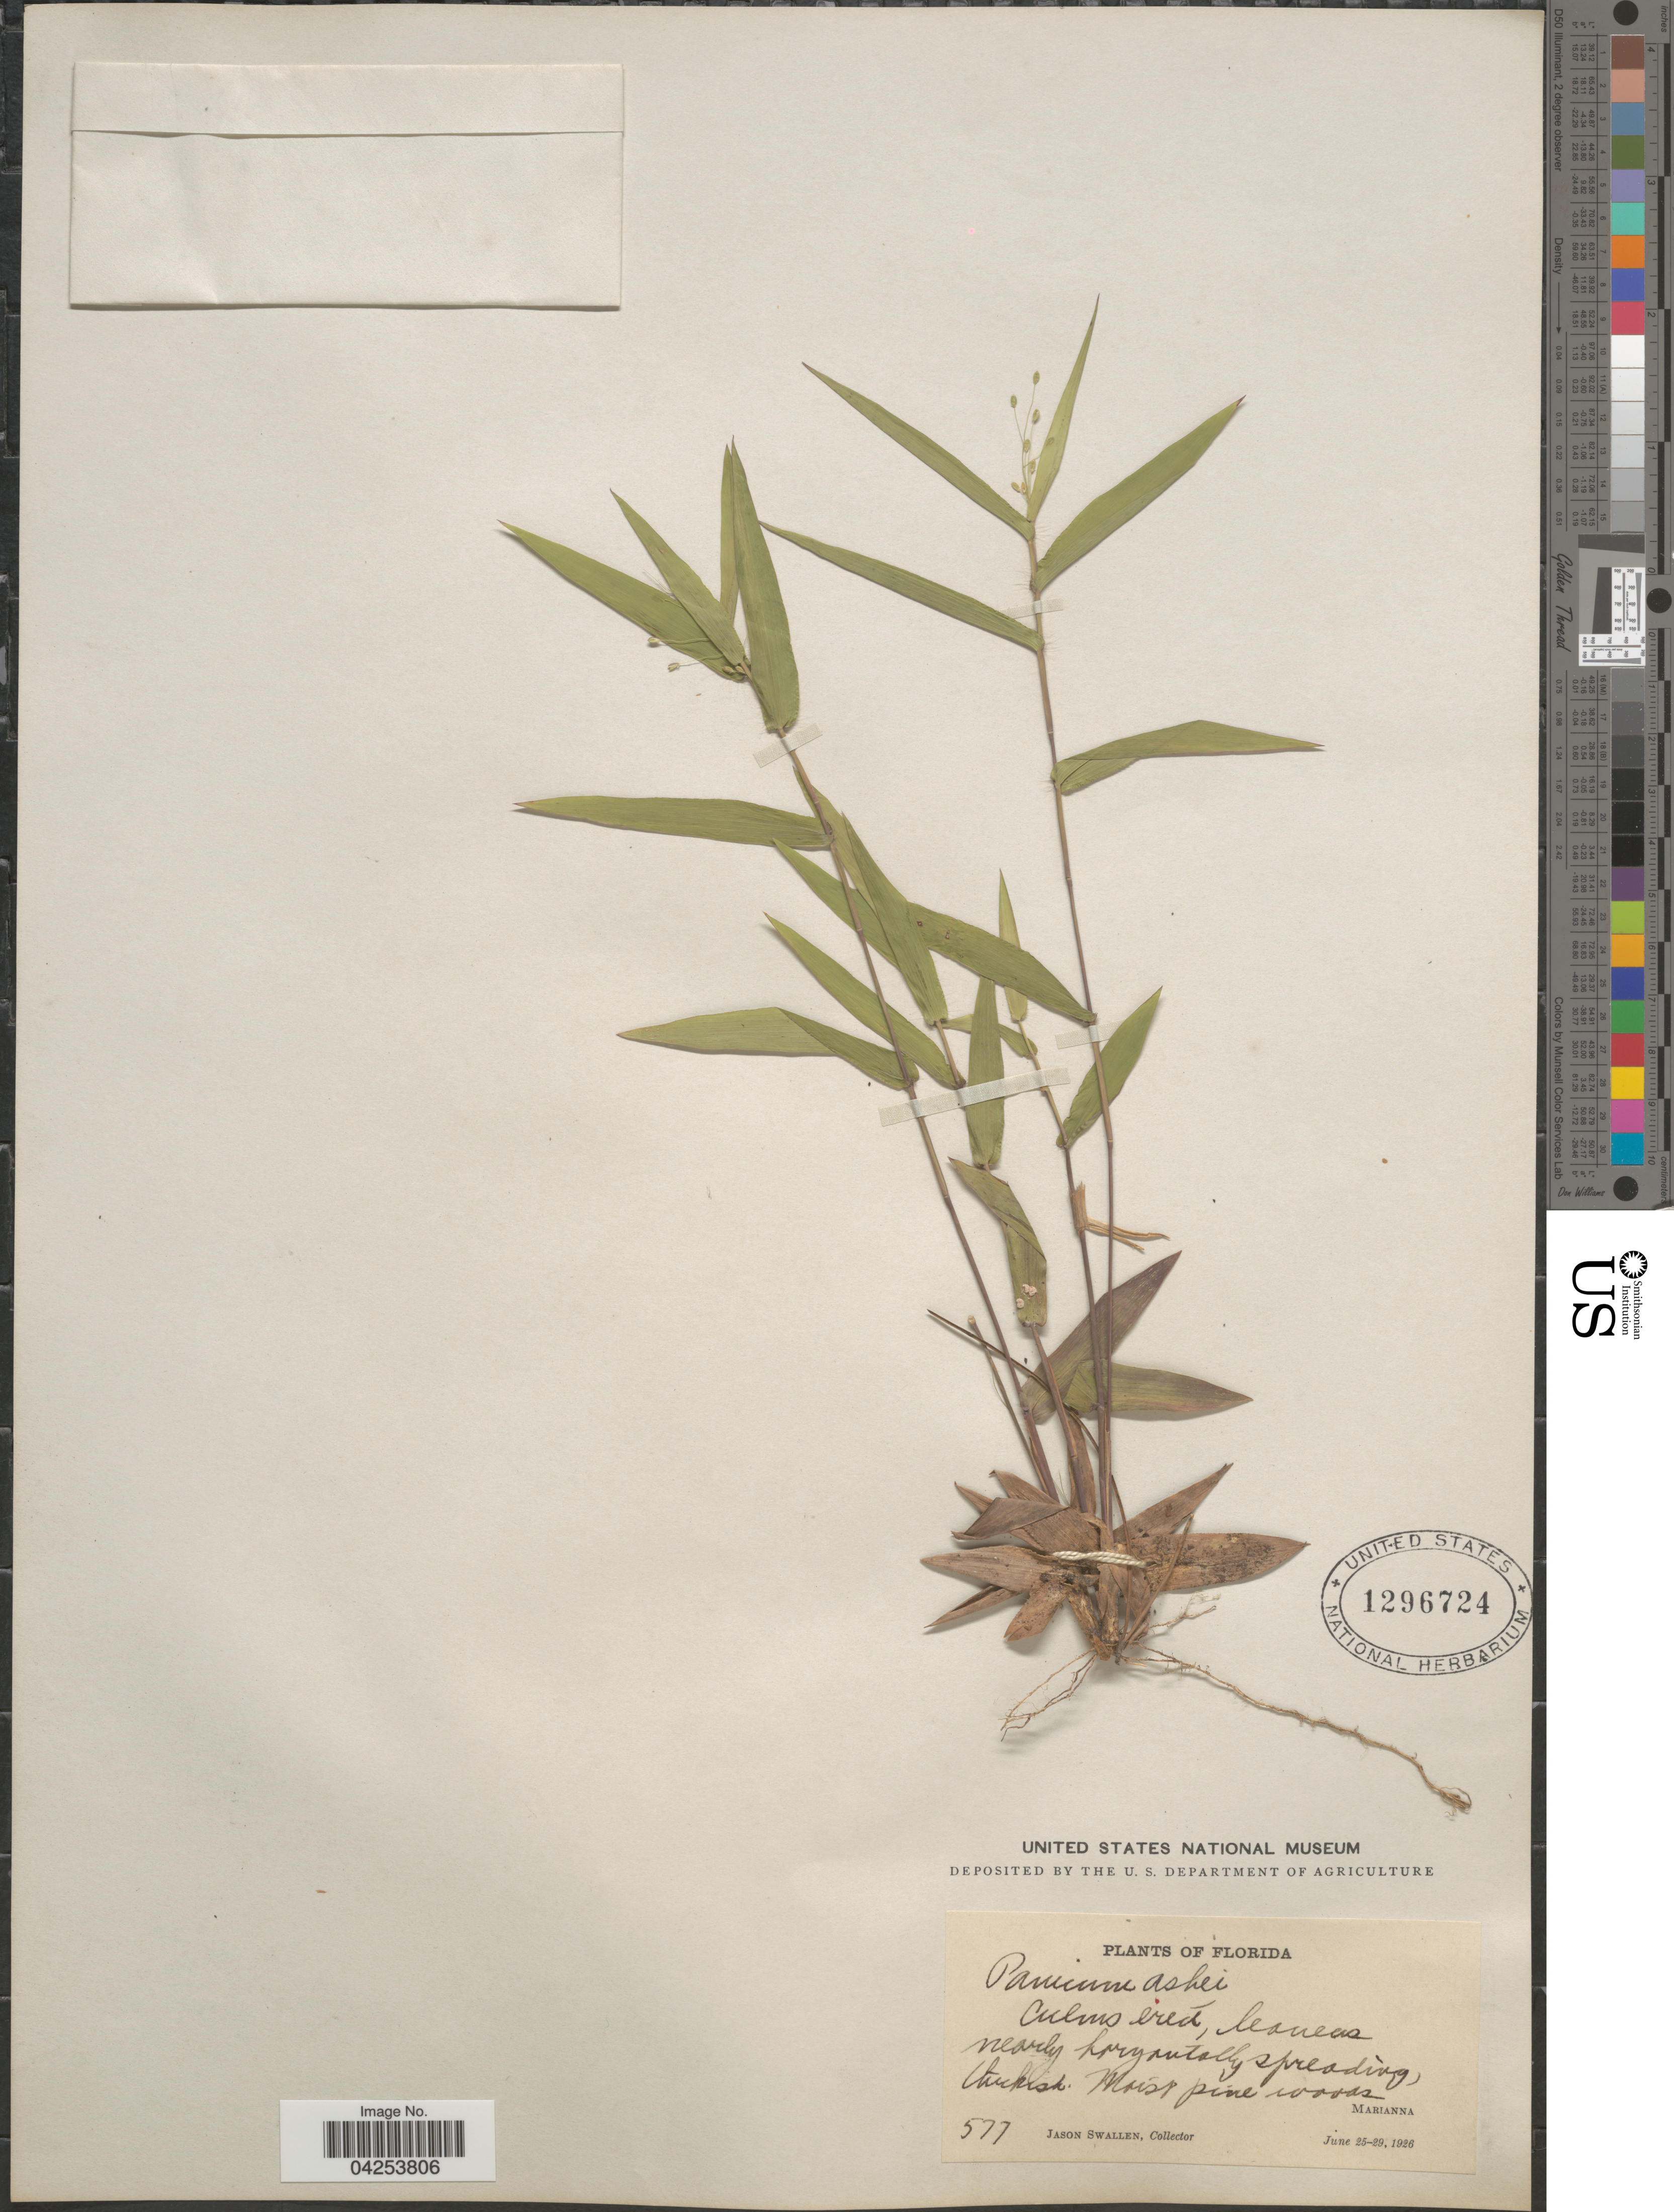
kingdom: Plantae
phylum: Tracheophyta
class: Liliopsida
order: Poales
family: Poaceae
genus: Dichanthelium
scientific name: Dichanthelium commutatum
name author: (Schult.) Gould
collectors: J. R. Swallen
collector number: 577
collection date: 1926-06-25/1926-06-29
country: United States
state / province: Florida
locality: Marianna.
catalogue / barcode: US 1296724